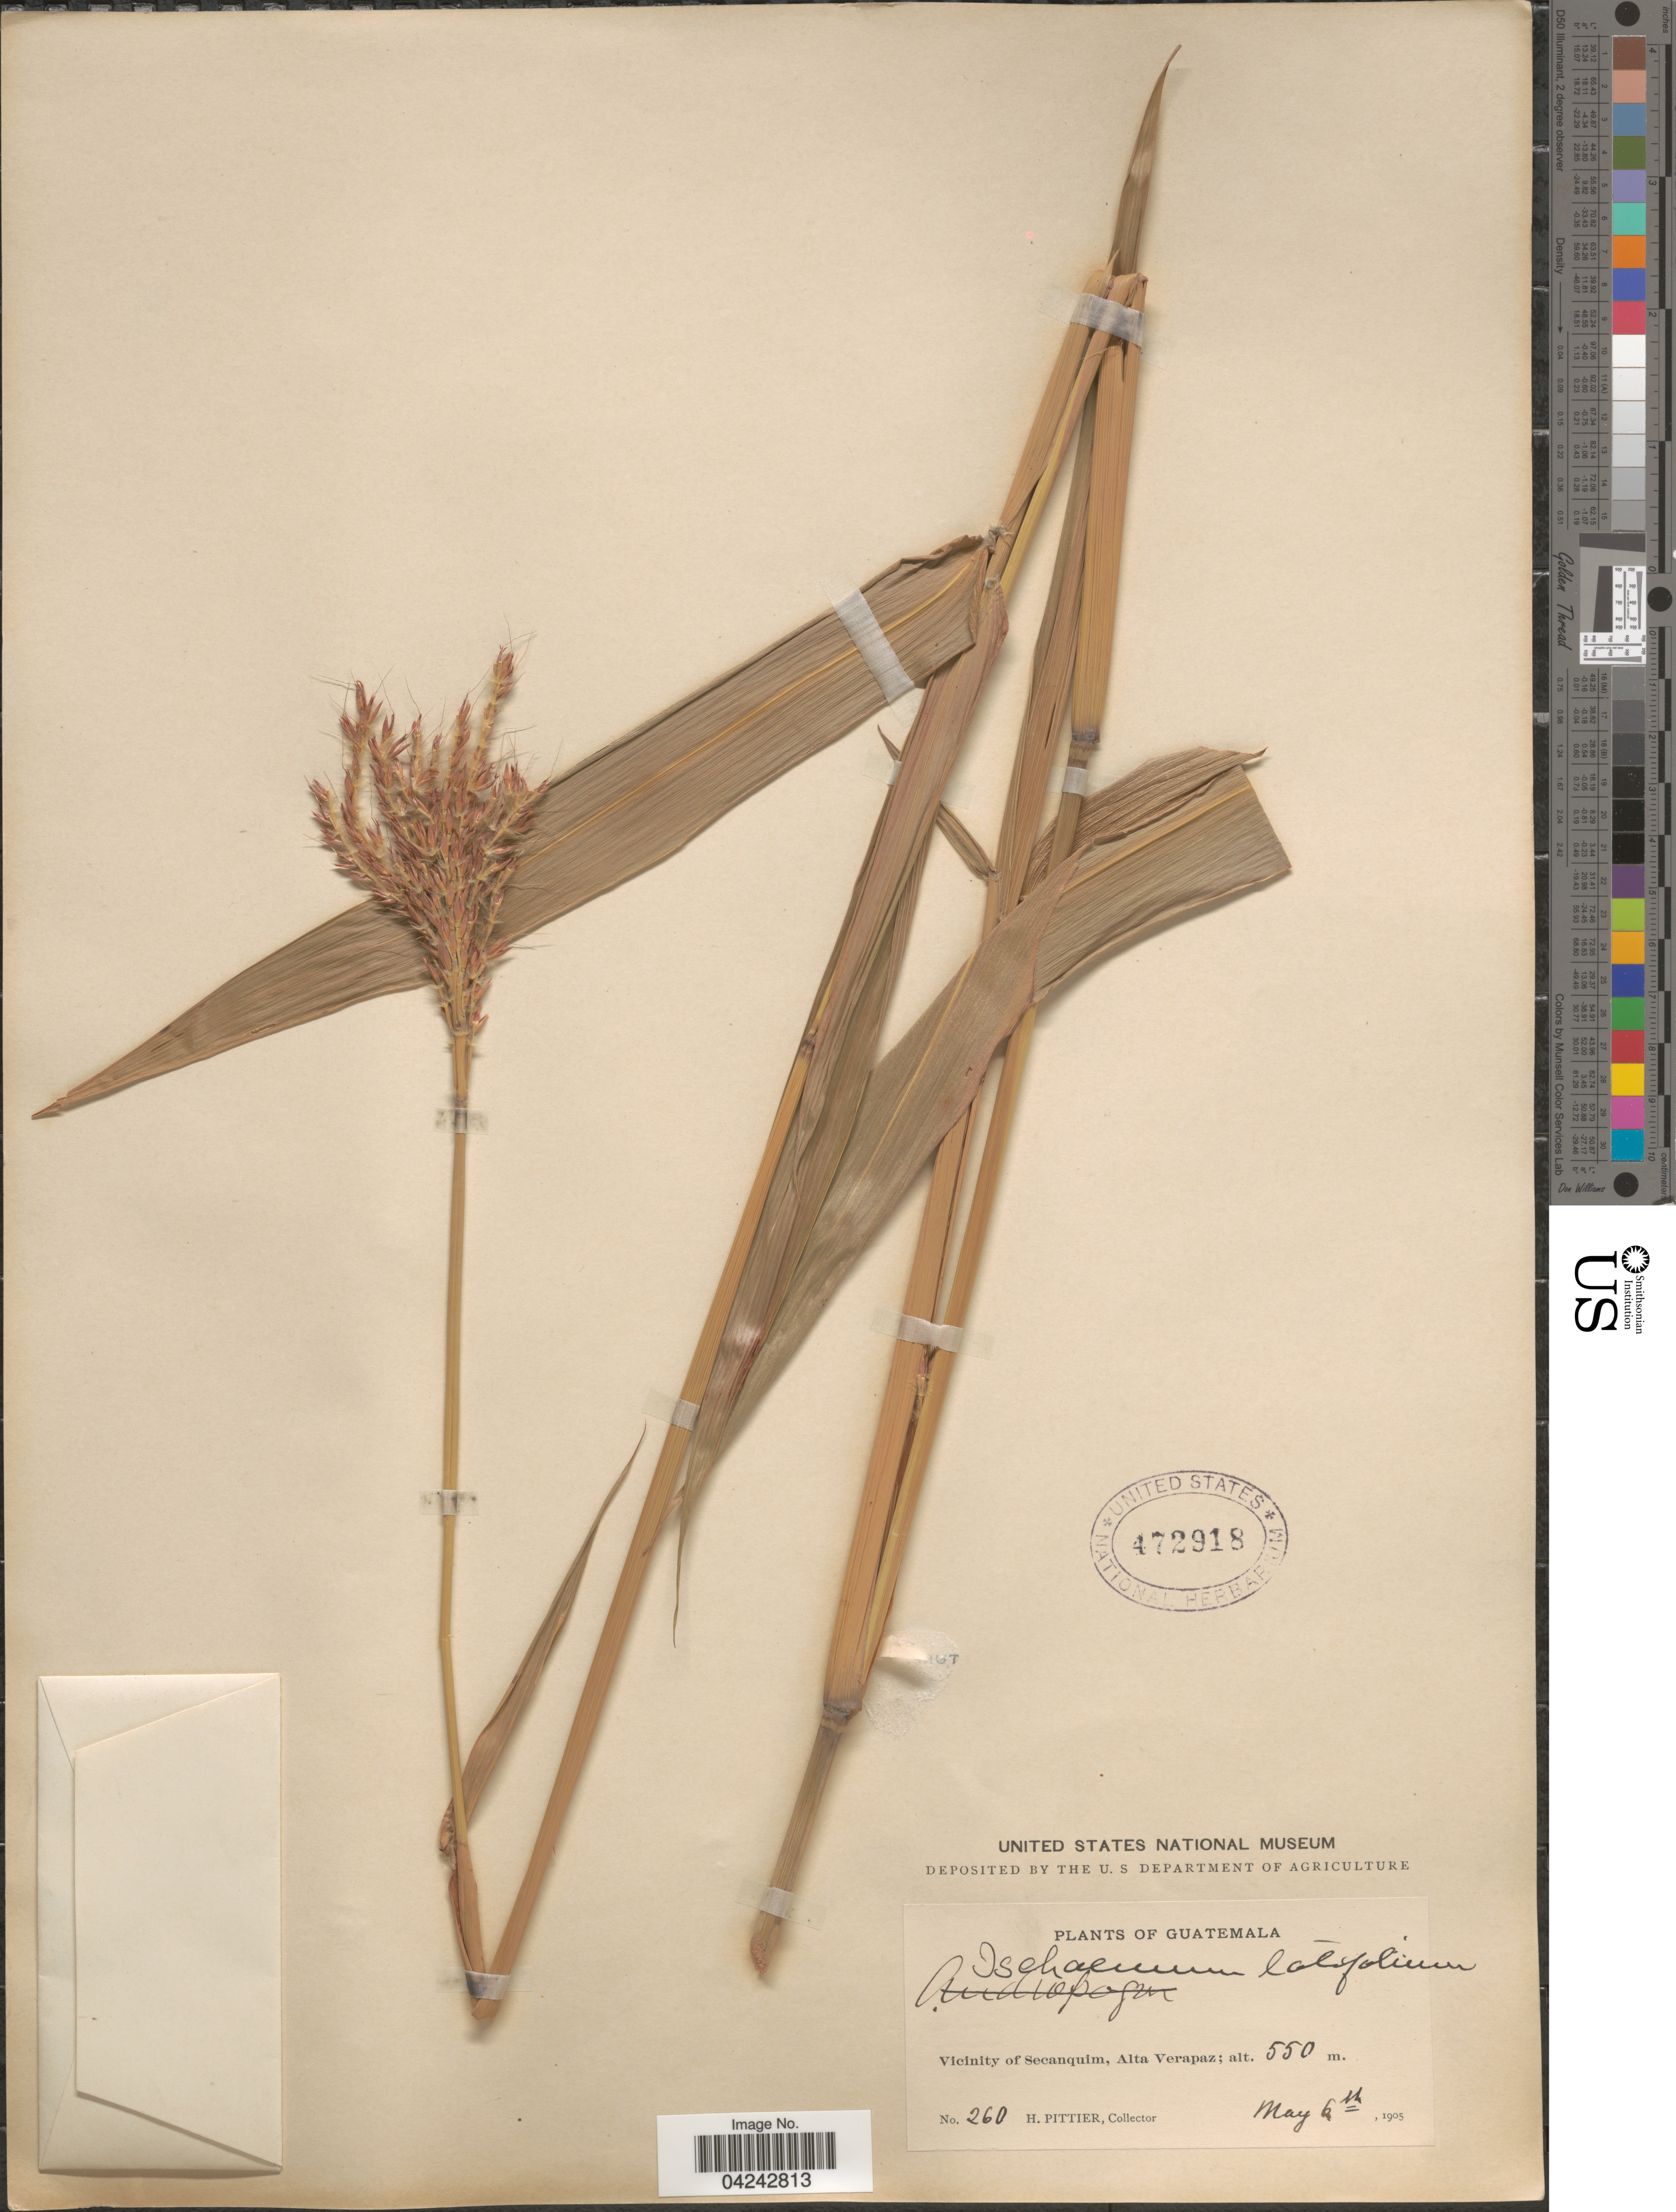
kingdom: Plantae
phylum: Tracheophyta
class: Liliopsida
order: Poales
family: Poaceae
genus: Ischaemum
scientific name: Ischaemum latifolium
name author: (Spreng.) Kunth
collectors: H. F. Pittier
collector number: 260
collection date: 1905-05-06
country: Guatemala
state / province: Alta Verapaz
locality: Vicinity of Secanquim.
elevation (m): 550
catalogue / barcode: US 472918